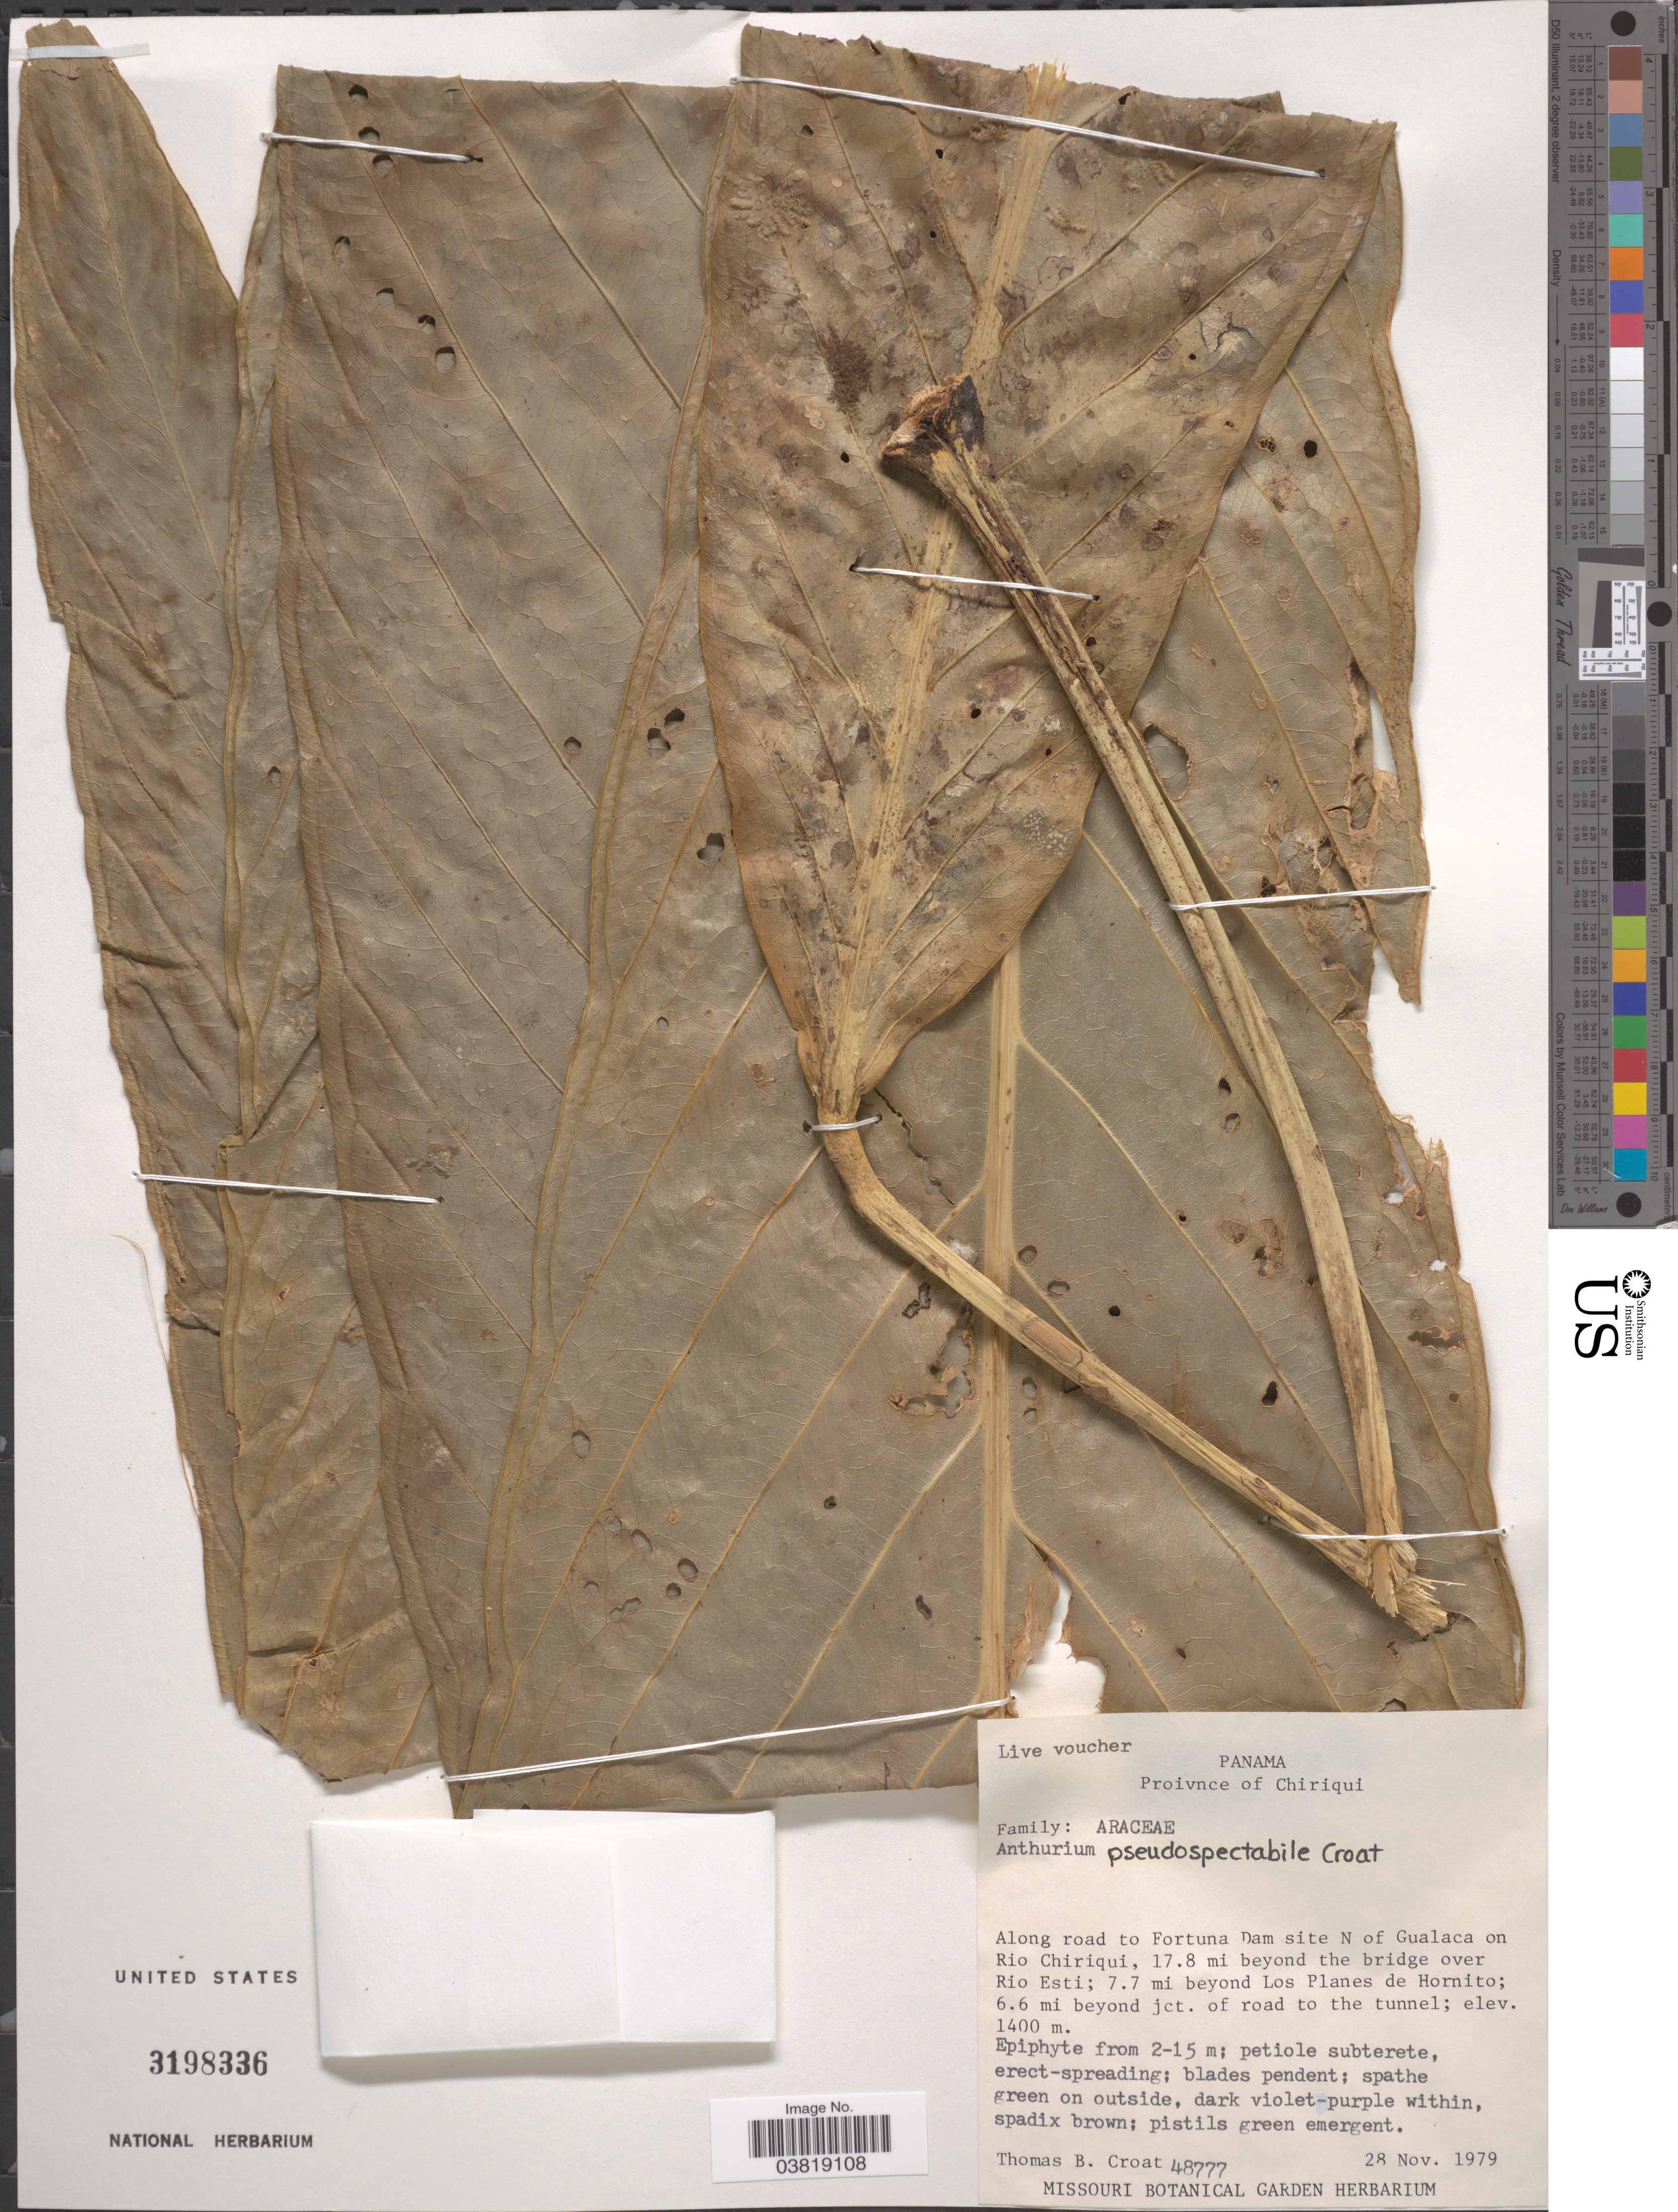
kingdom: Plantae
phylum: Tracheophyta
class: Liliopsida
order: Alismatales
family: Araceae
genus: Anthurium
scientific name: Anthurium pseudospectabile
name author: Croat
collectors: T. B. Croat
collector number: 48777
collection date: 1979-11-28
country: Panama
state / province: Chiriqui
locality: Along the road to the Fortuna Dam site N of Gualaca on Rio Chiriqui, 17.8 mi beyond the bridge over the Río Esti, 7.7 mi beyond Los Planes de Hornito; 6.6 mi. beyond jct. of road to the tunnel.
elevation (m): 1400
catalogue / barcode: US 3198336